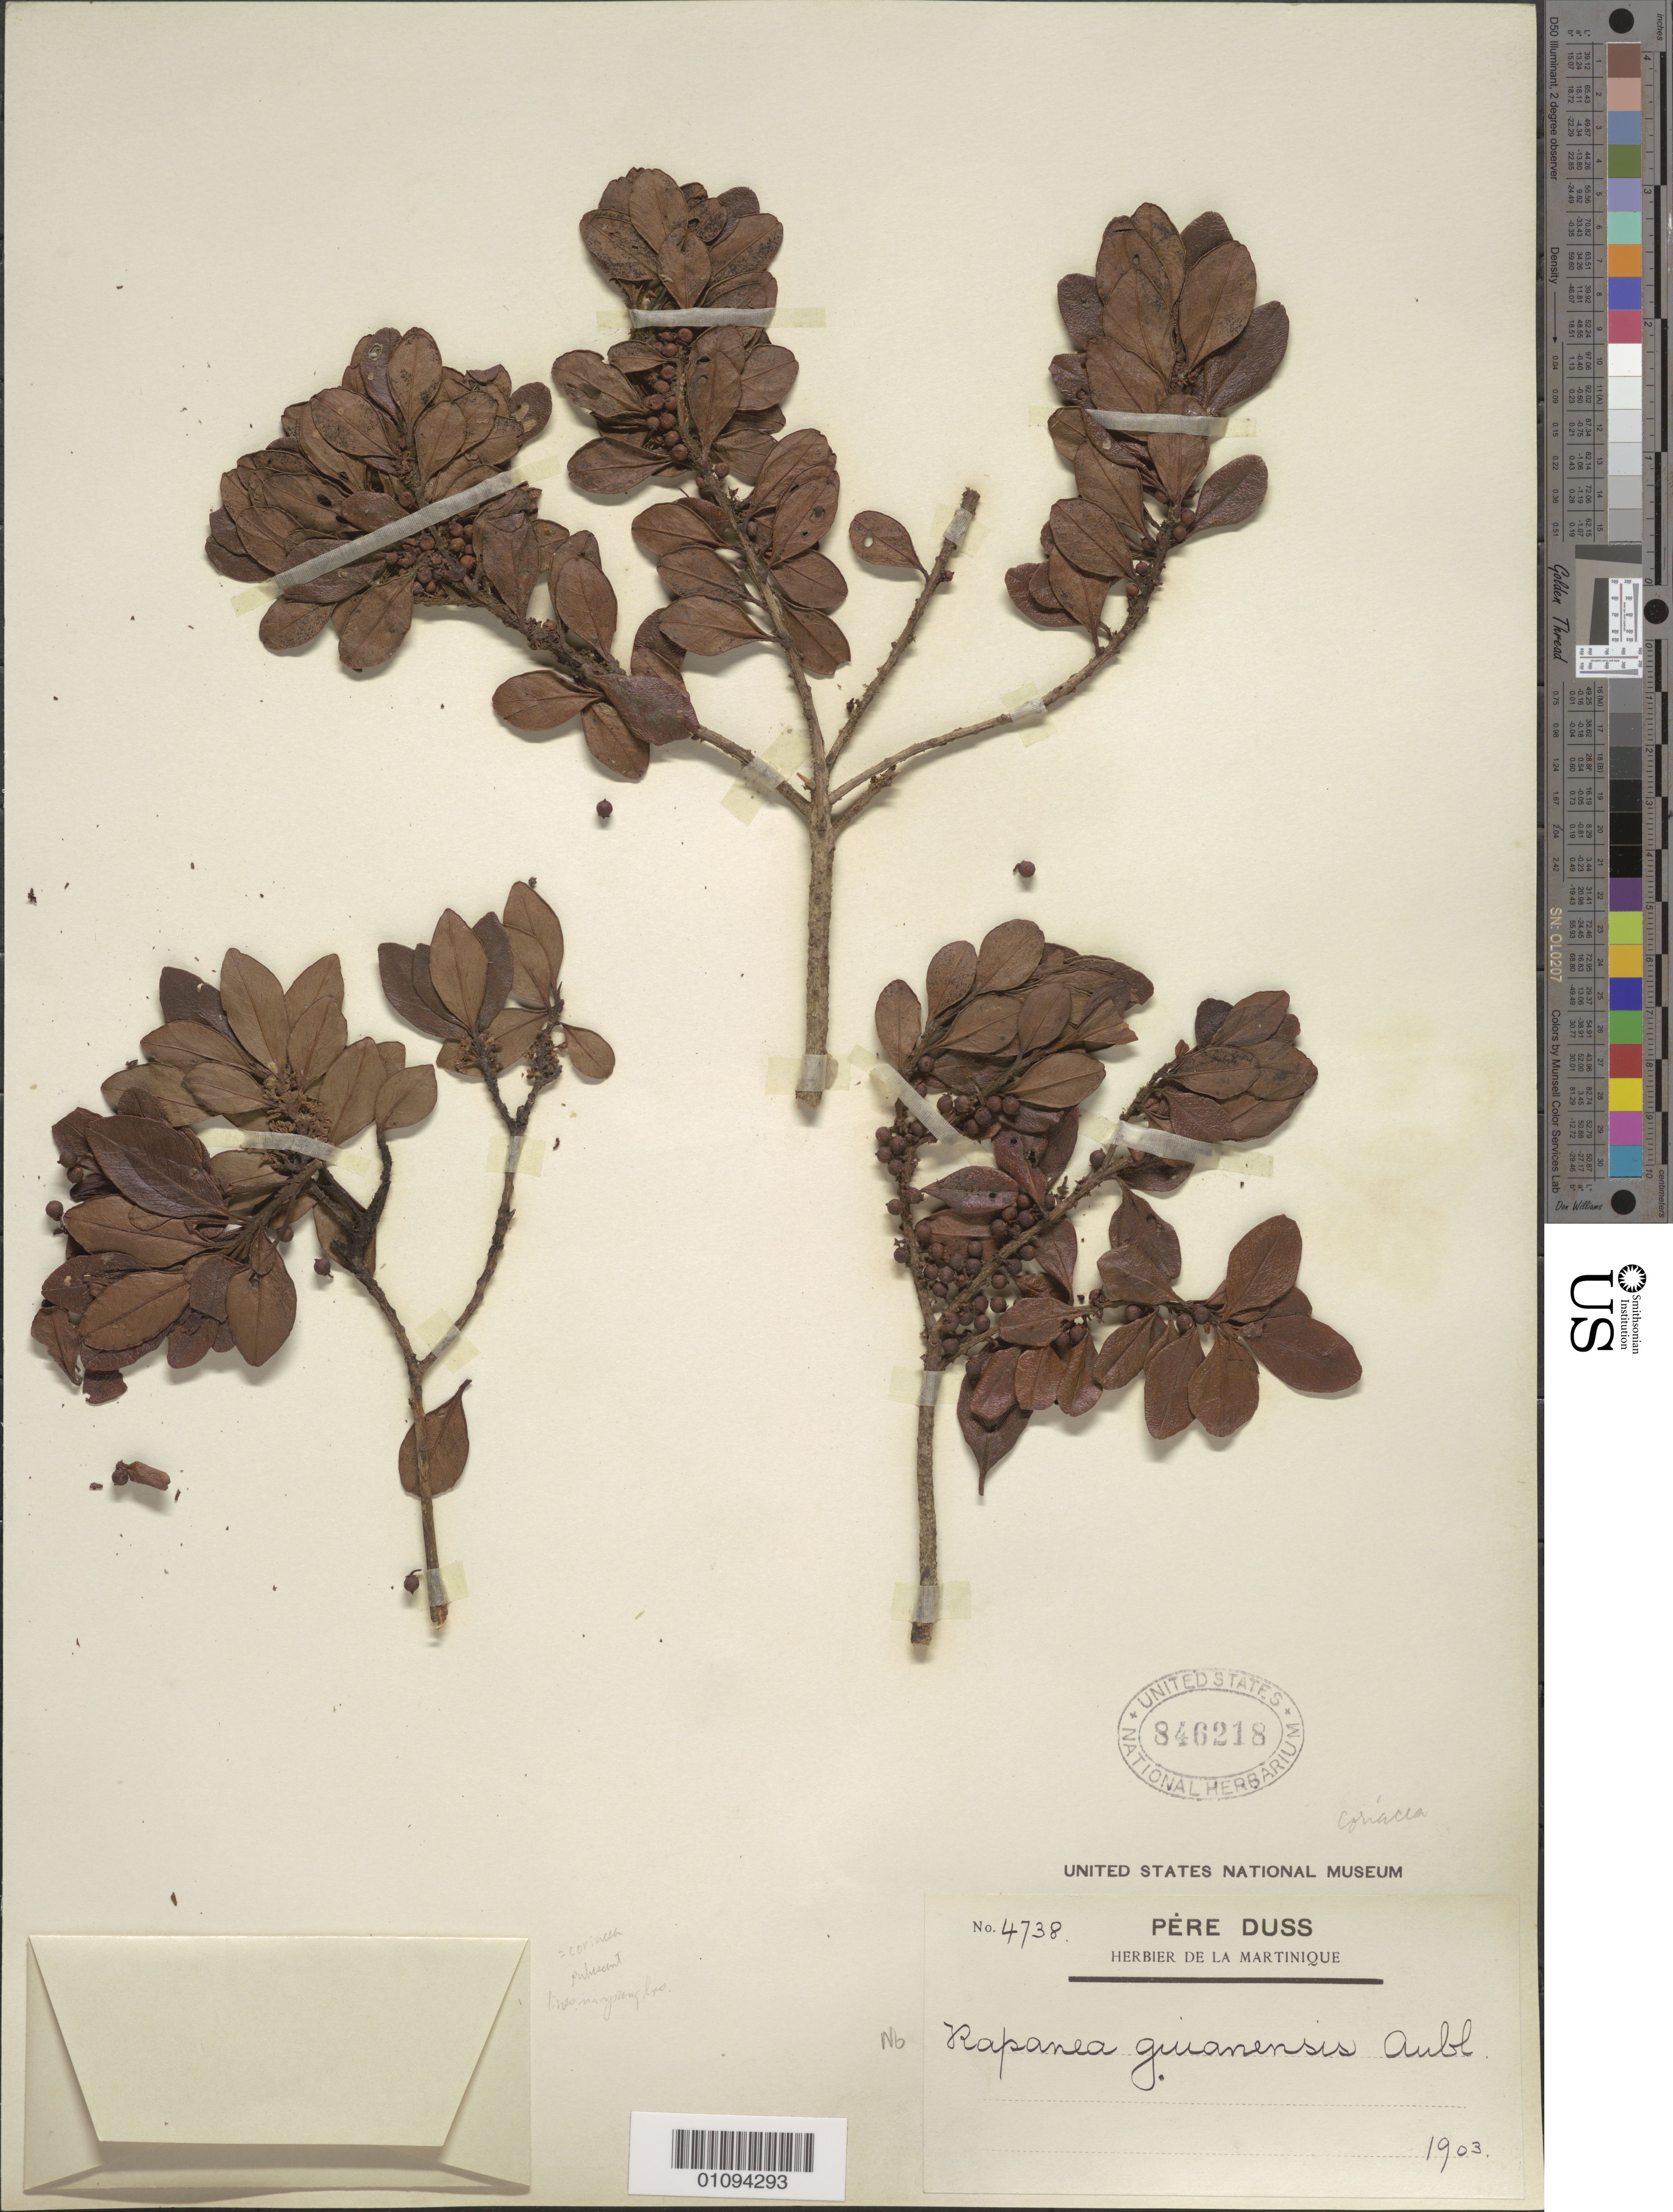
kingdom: Plantae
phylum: Tracheophyta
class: Magnoliopsida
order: Ericales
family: Primulaceae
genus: Myrsine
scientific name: Myrsine coriacea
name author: (Sw.) R. Br. ex Roem. & Schult.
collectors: Père Duss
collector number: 4738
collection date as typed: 1903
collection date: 1903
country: Martinique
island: Martinique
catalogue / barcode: US 846218